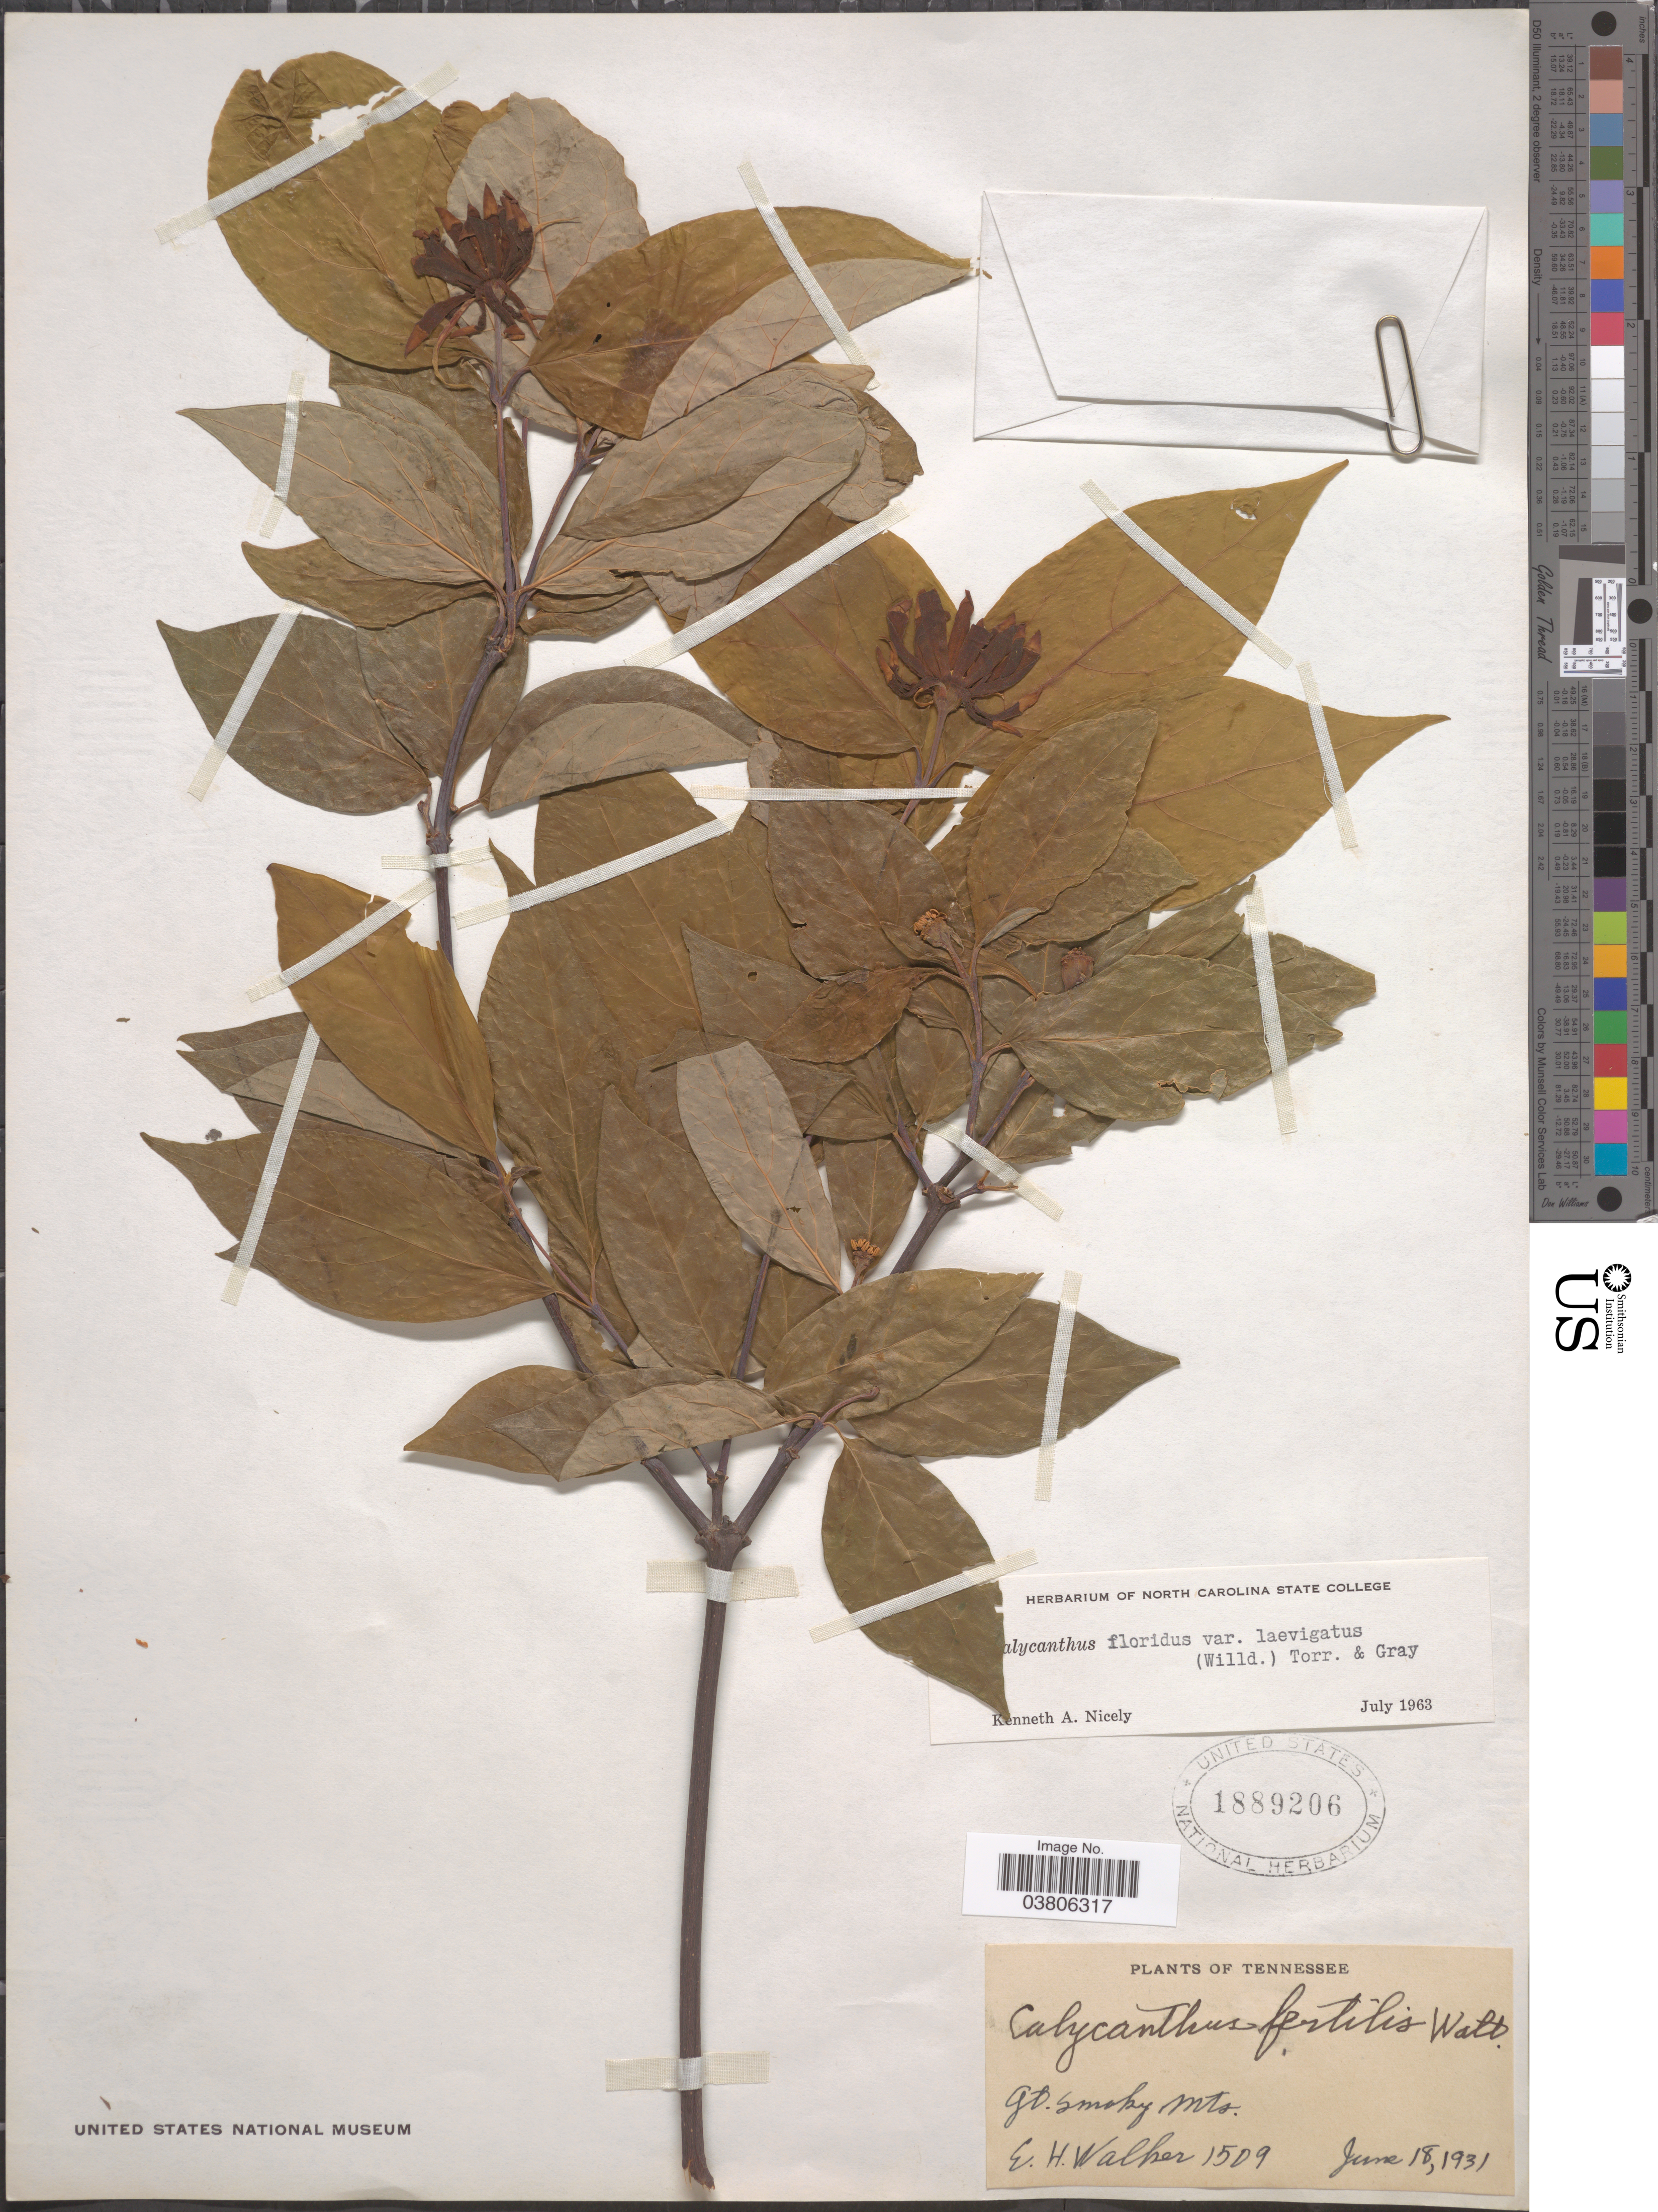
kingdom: Plantae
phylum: Tracheophyta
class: Magnoliopsida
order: Laurales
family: Calycanthaceae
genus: Calycanthus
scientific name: Calycanthus floridus var. laevigatus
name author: (Willd.) Torr. & A. Gray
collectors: E. H. Walker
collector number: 1509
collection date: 1931-06-18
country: United States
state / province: Tennessee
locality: Gt. Smoky Mts.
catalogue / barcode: US 1889206